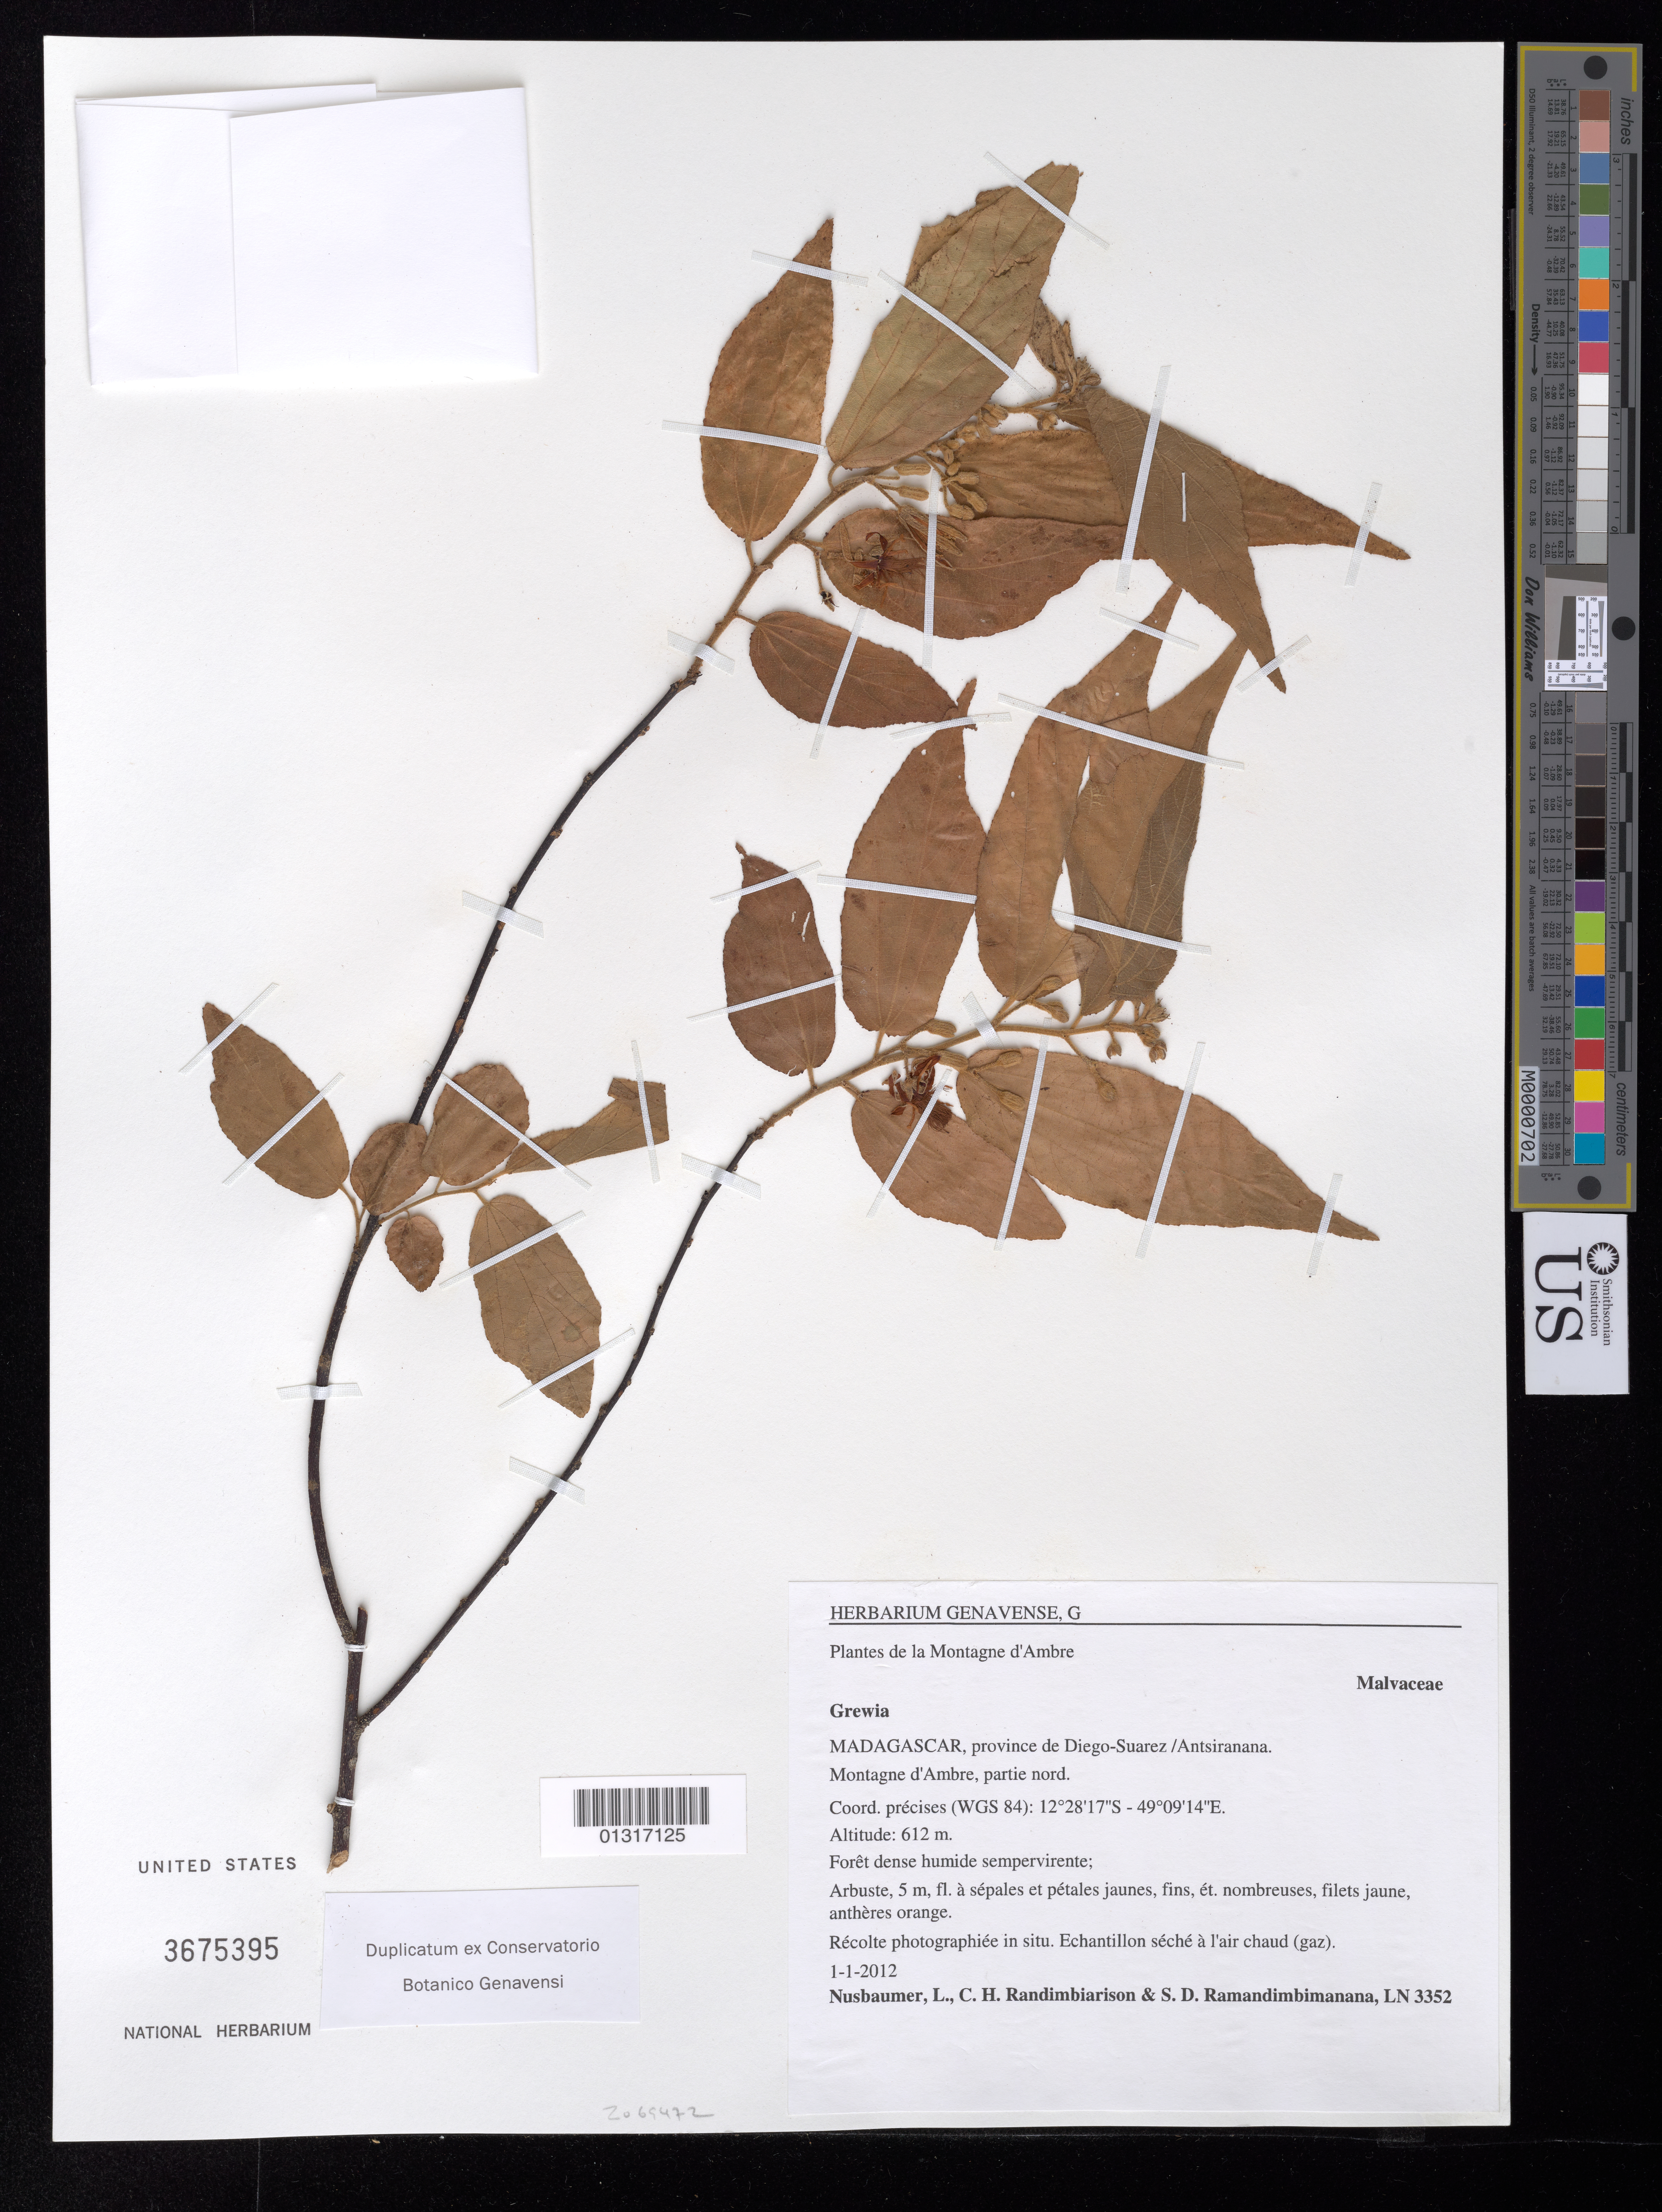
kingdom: Plantae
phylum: Tracheophyta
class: Magnoliopsida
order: Malvales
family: Malvaceae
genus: Grewia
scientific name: Grewia rhomboides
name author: Bojer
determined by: Dorr, Laurence J., Curator (BOT), Smithsonian Institution - National Museum of Natural History (UNITED STATES)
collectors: L. Nusbaumer, C. Randimbiarison & S. Ramandimbimanana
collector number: LN3352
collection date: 2012-01-01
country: Madagascar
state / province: Diana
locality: Montagne d'Ambre, partie nord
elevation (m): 612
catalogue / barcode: US 3675395